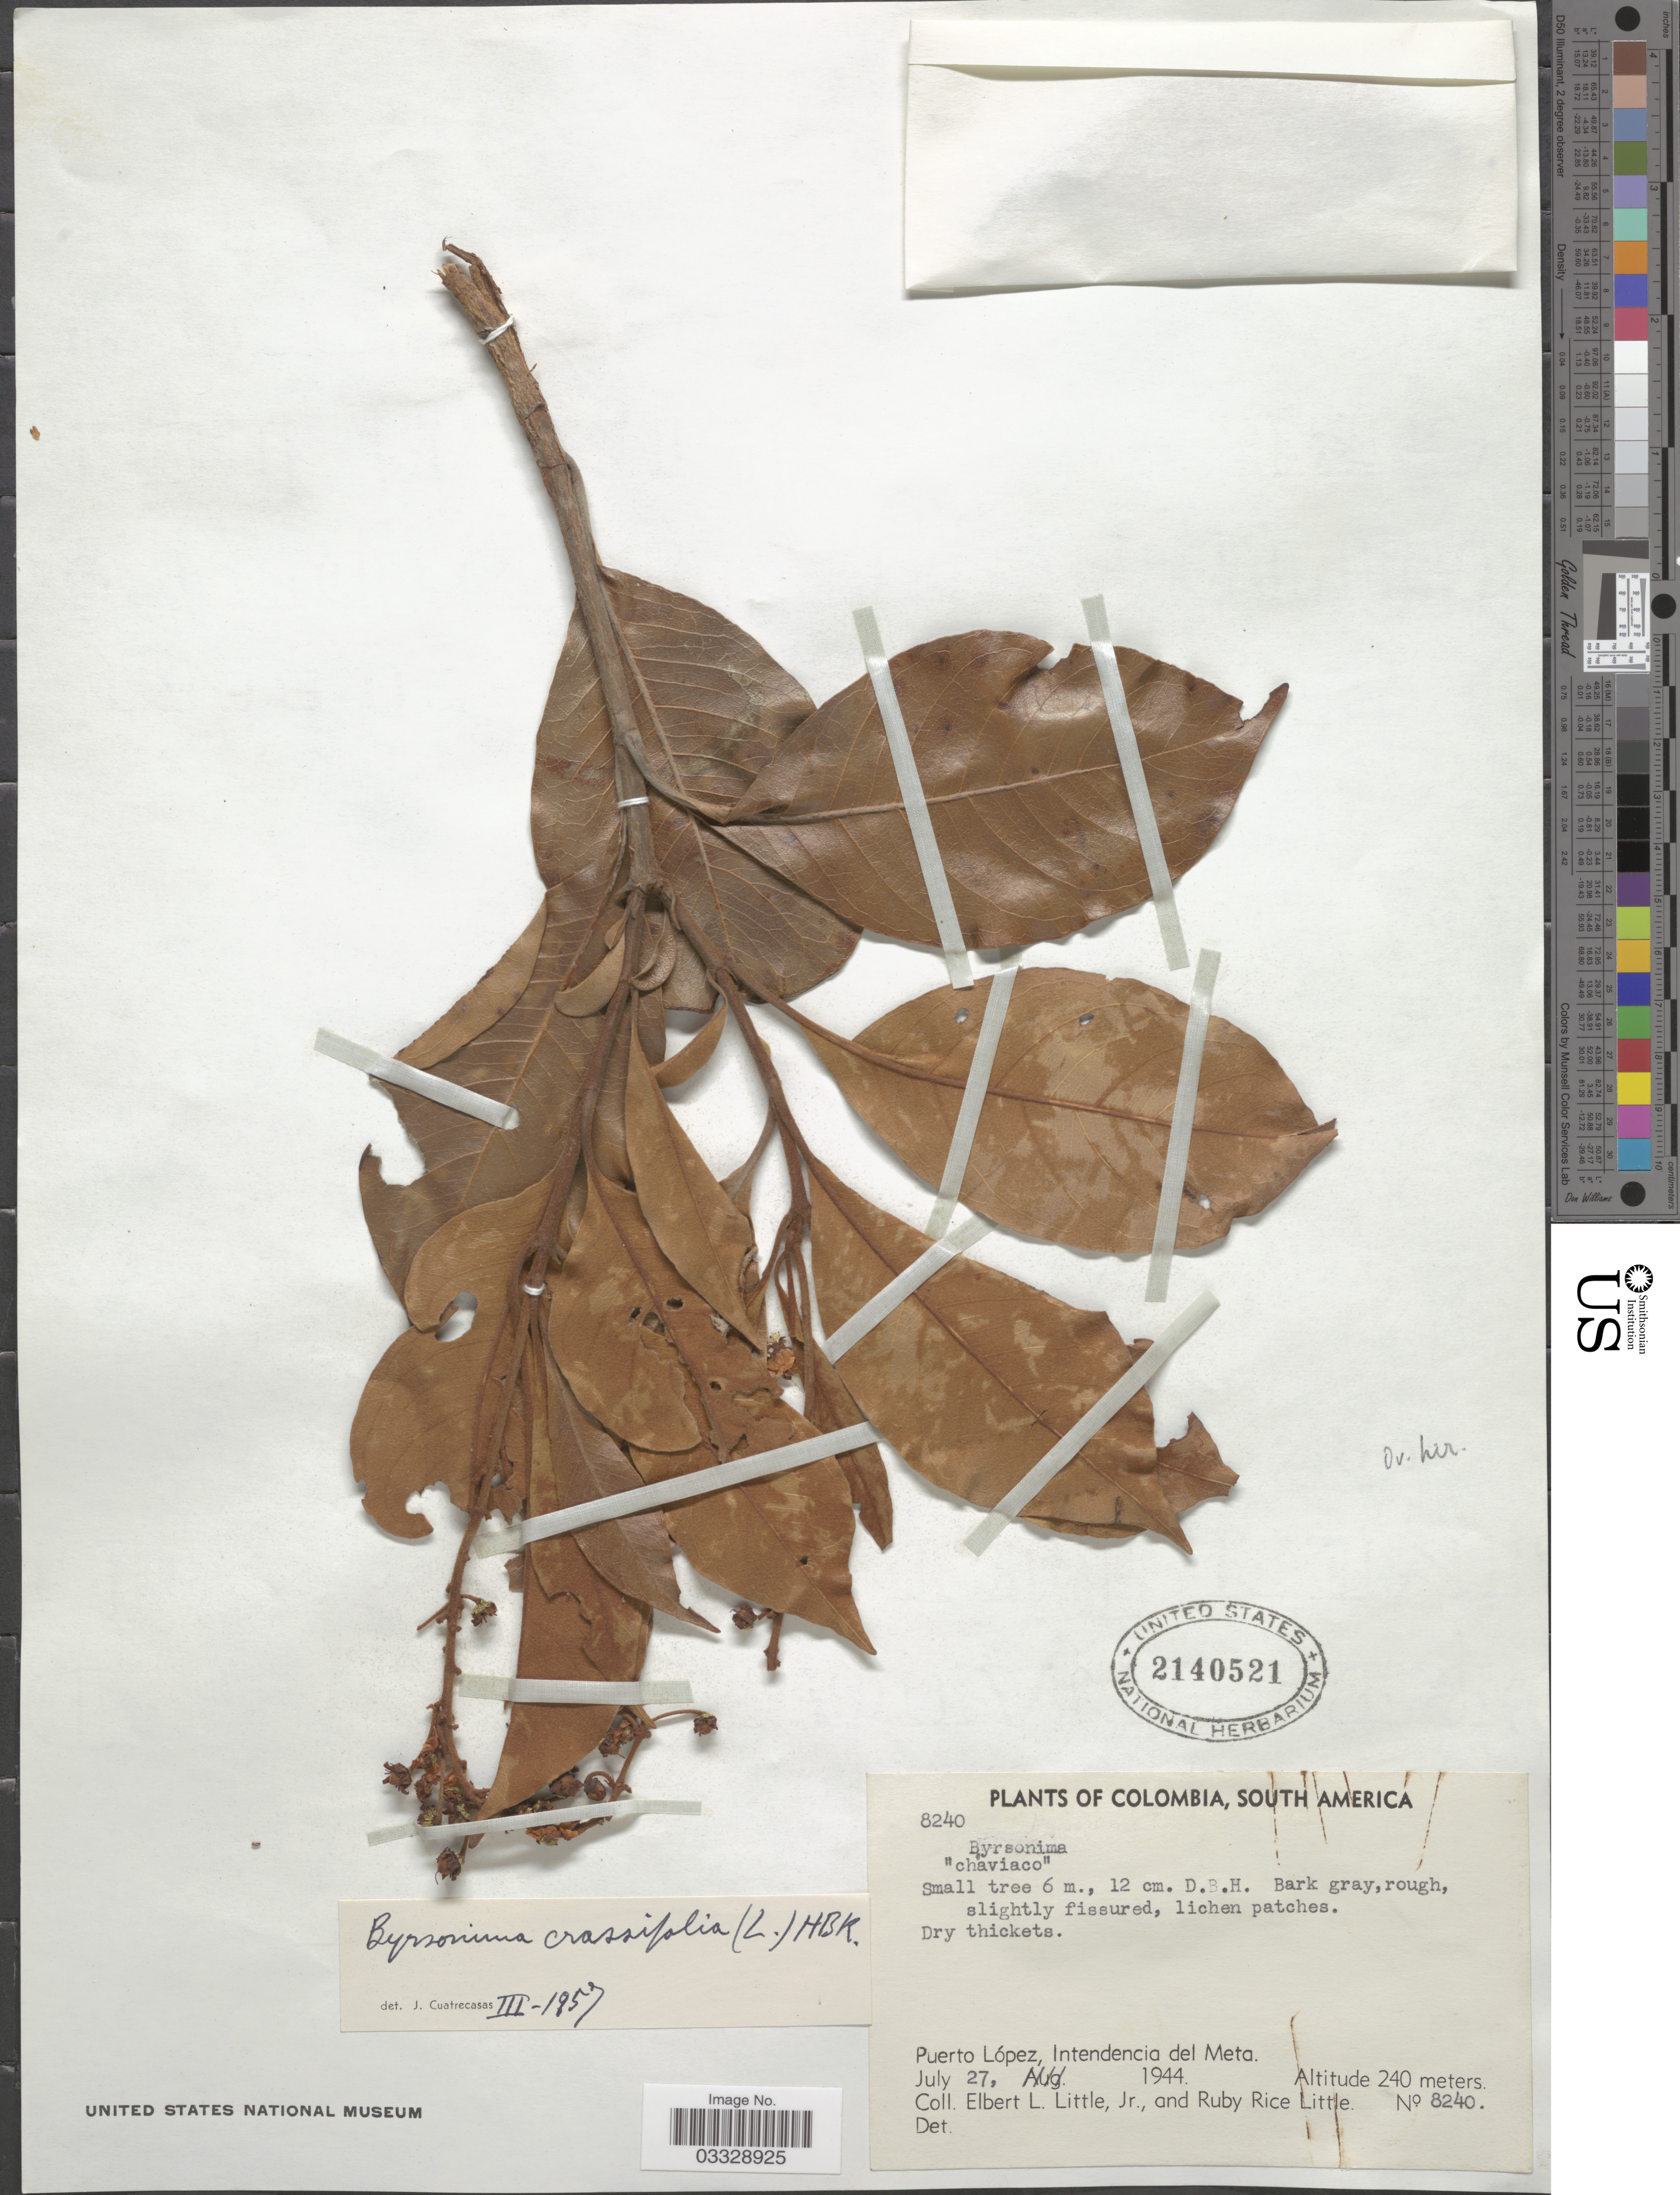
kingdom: Plantae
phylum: Tracheophyta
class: Magnoliopsida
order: Malpighiales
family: Malpighiaceae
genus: Byrsonima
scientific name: Byrsonima crassifolia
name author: (L.) Kunth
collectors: E. L. Little & R. R. Little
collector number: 8240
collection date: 1944-07-27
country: Colombia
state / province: Meta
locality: Puerto López, Intendencia del Meta.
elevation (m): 240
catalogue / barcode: US 2140521